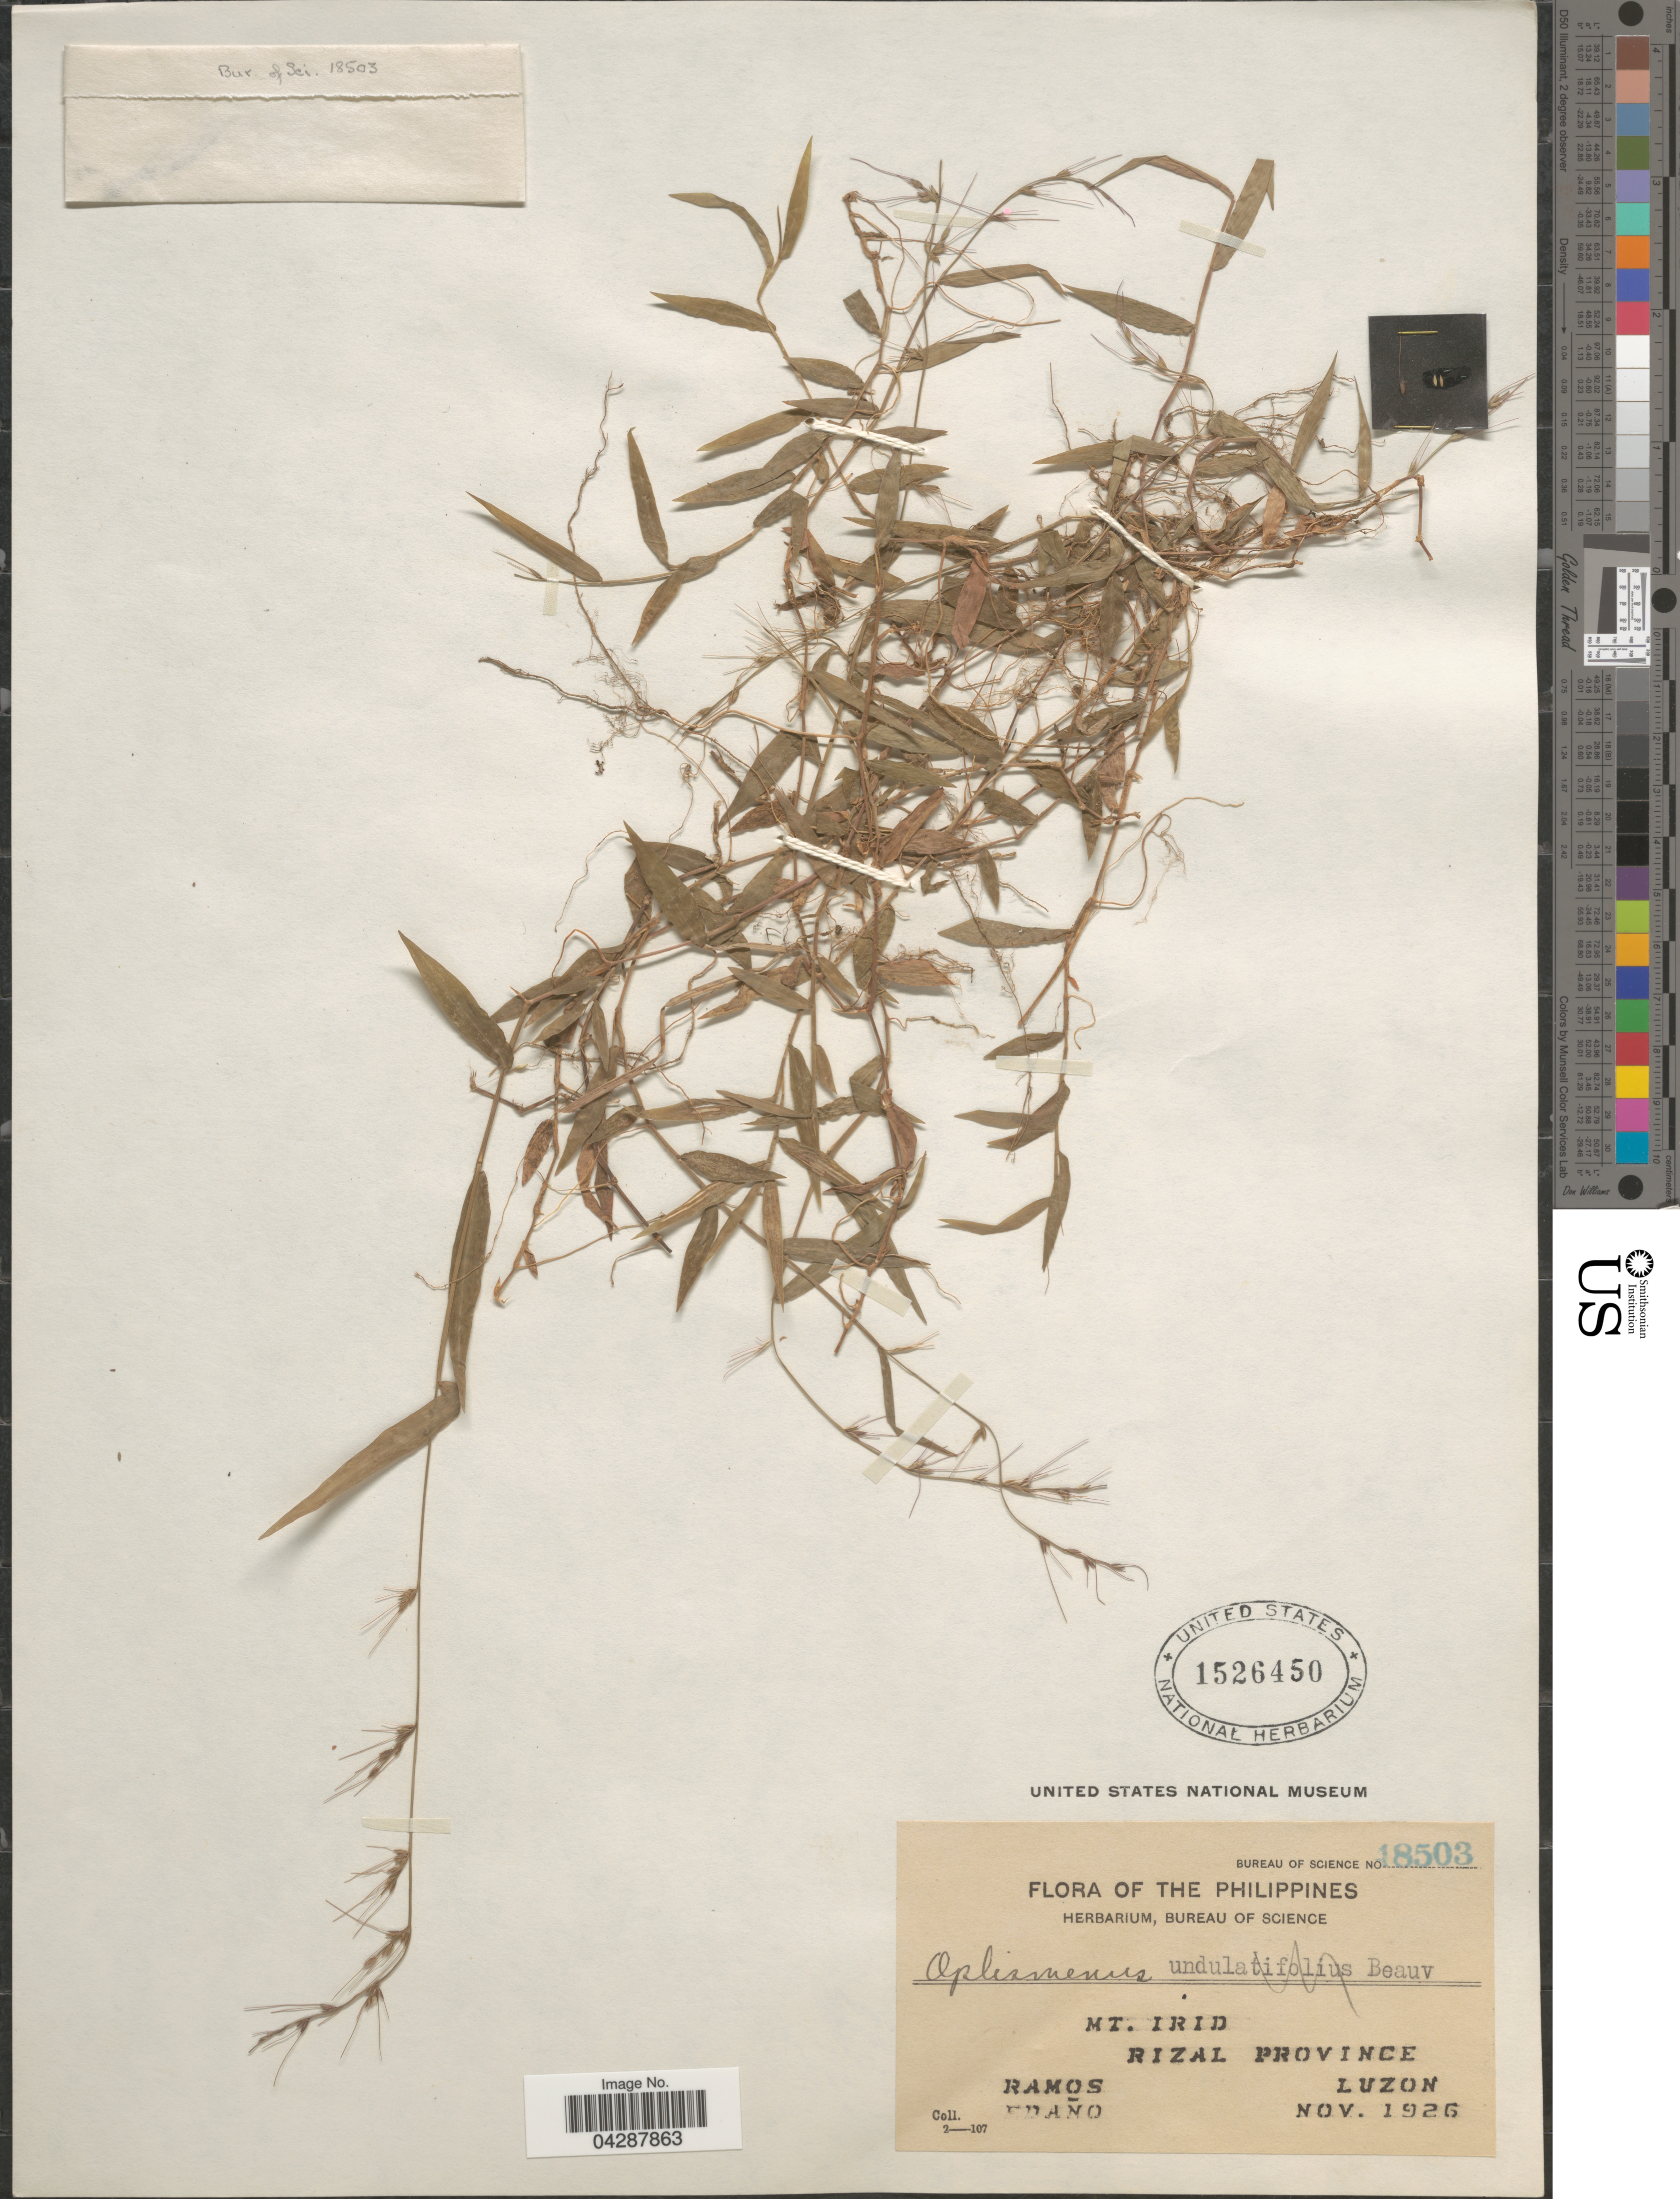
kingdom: Plantae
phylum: Tracheophyta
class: Liliopsida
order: Poales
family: Poaceae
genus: Oplismenus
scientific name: Oplismenus sp.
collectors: -. Ramos & -. Edano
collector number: Bureau of Science 18503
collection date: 1926-11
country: Philippines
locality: Mt. Irid. Rizal Province. Luzon.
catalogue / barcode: US 1526450